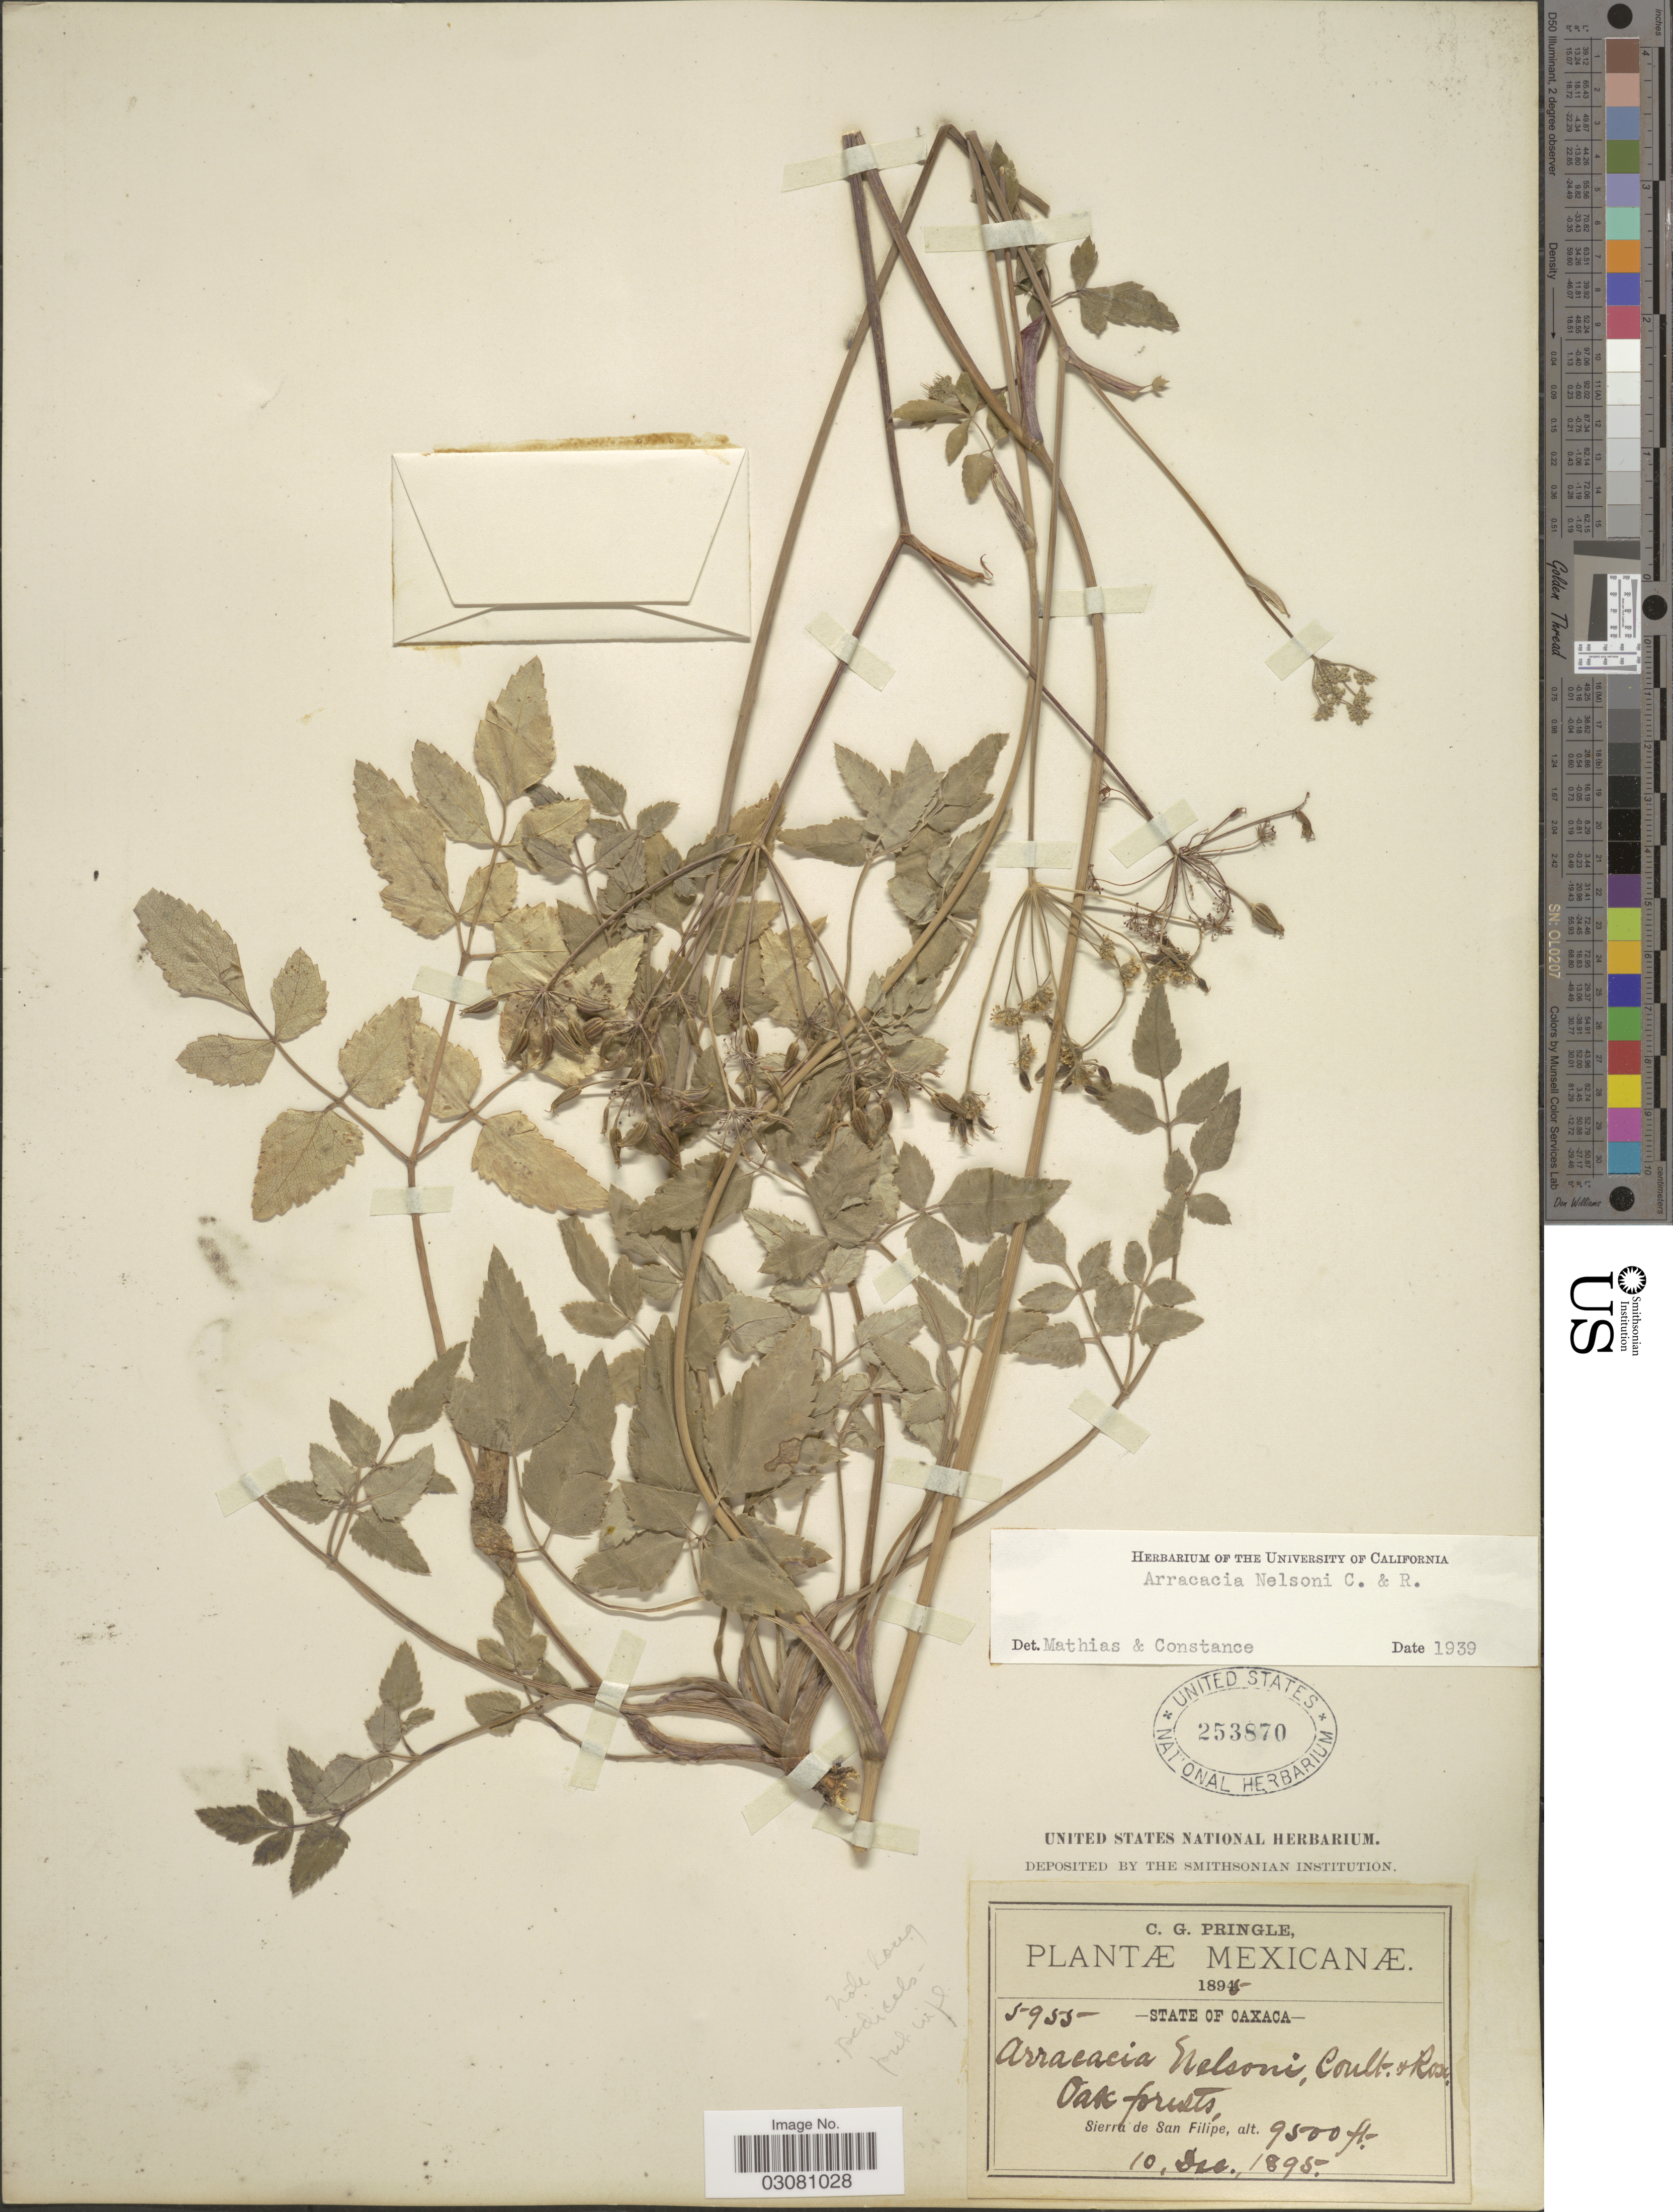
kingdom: Plantae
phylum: Tracheophyta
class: Magnoliopsida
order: Apiales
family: Apiaceae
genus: Arracacia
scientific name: Arracacia nelsoni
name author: J.M. Coult. & Rose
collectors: C. G. Pringle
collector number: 5955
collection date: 1895-12-10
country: Mexico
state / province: Oaxaca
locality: Sierra de San Felipe.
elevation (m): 2896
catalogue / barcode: US 253870